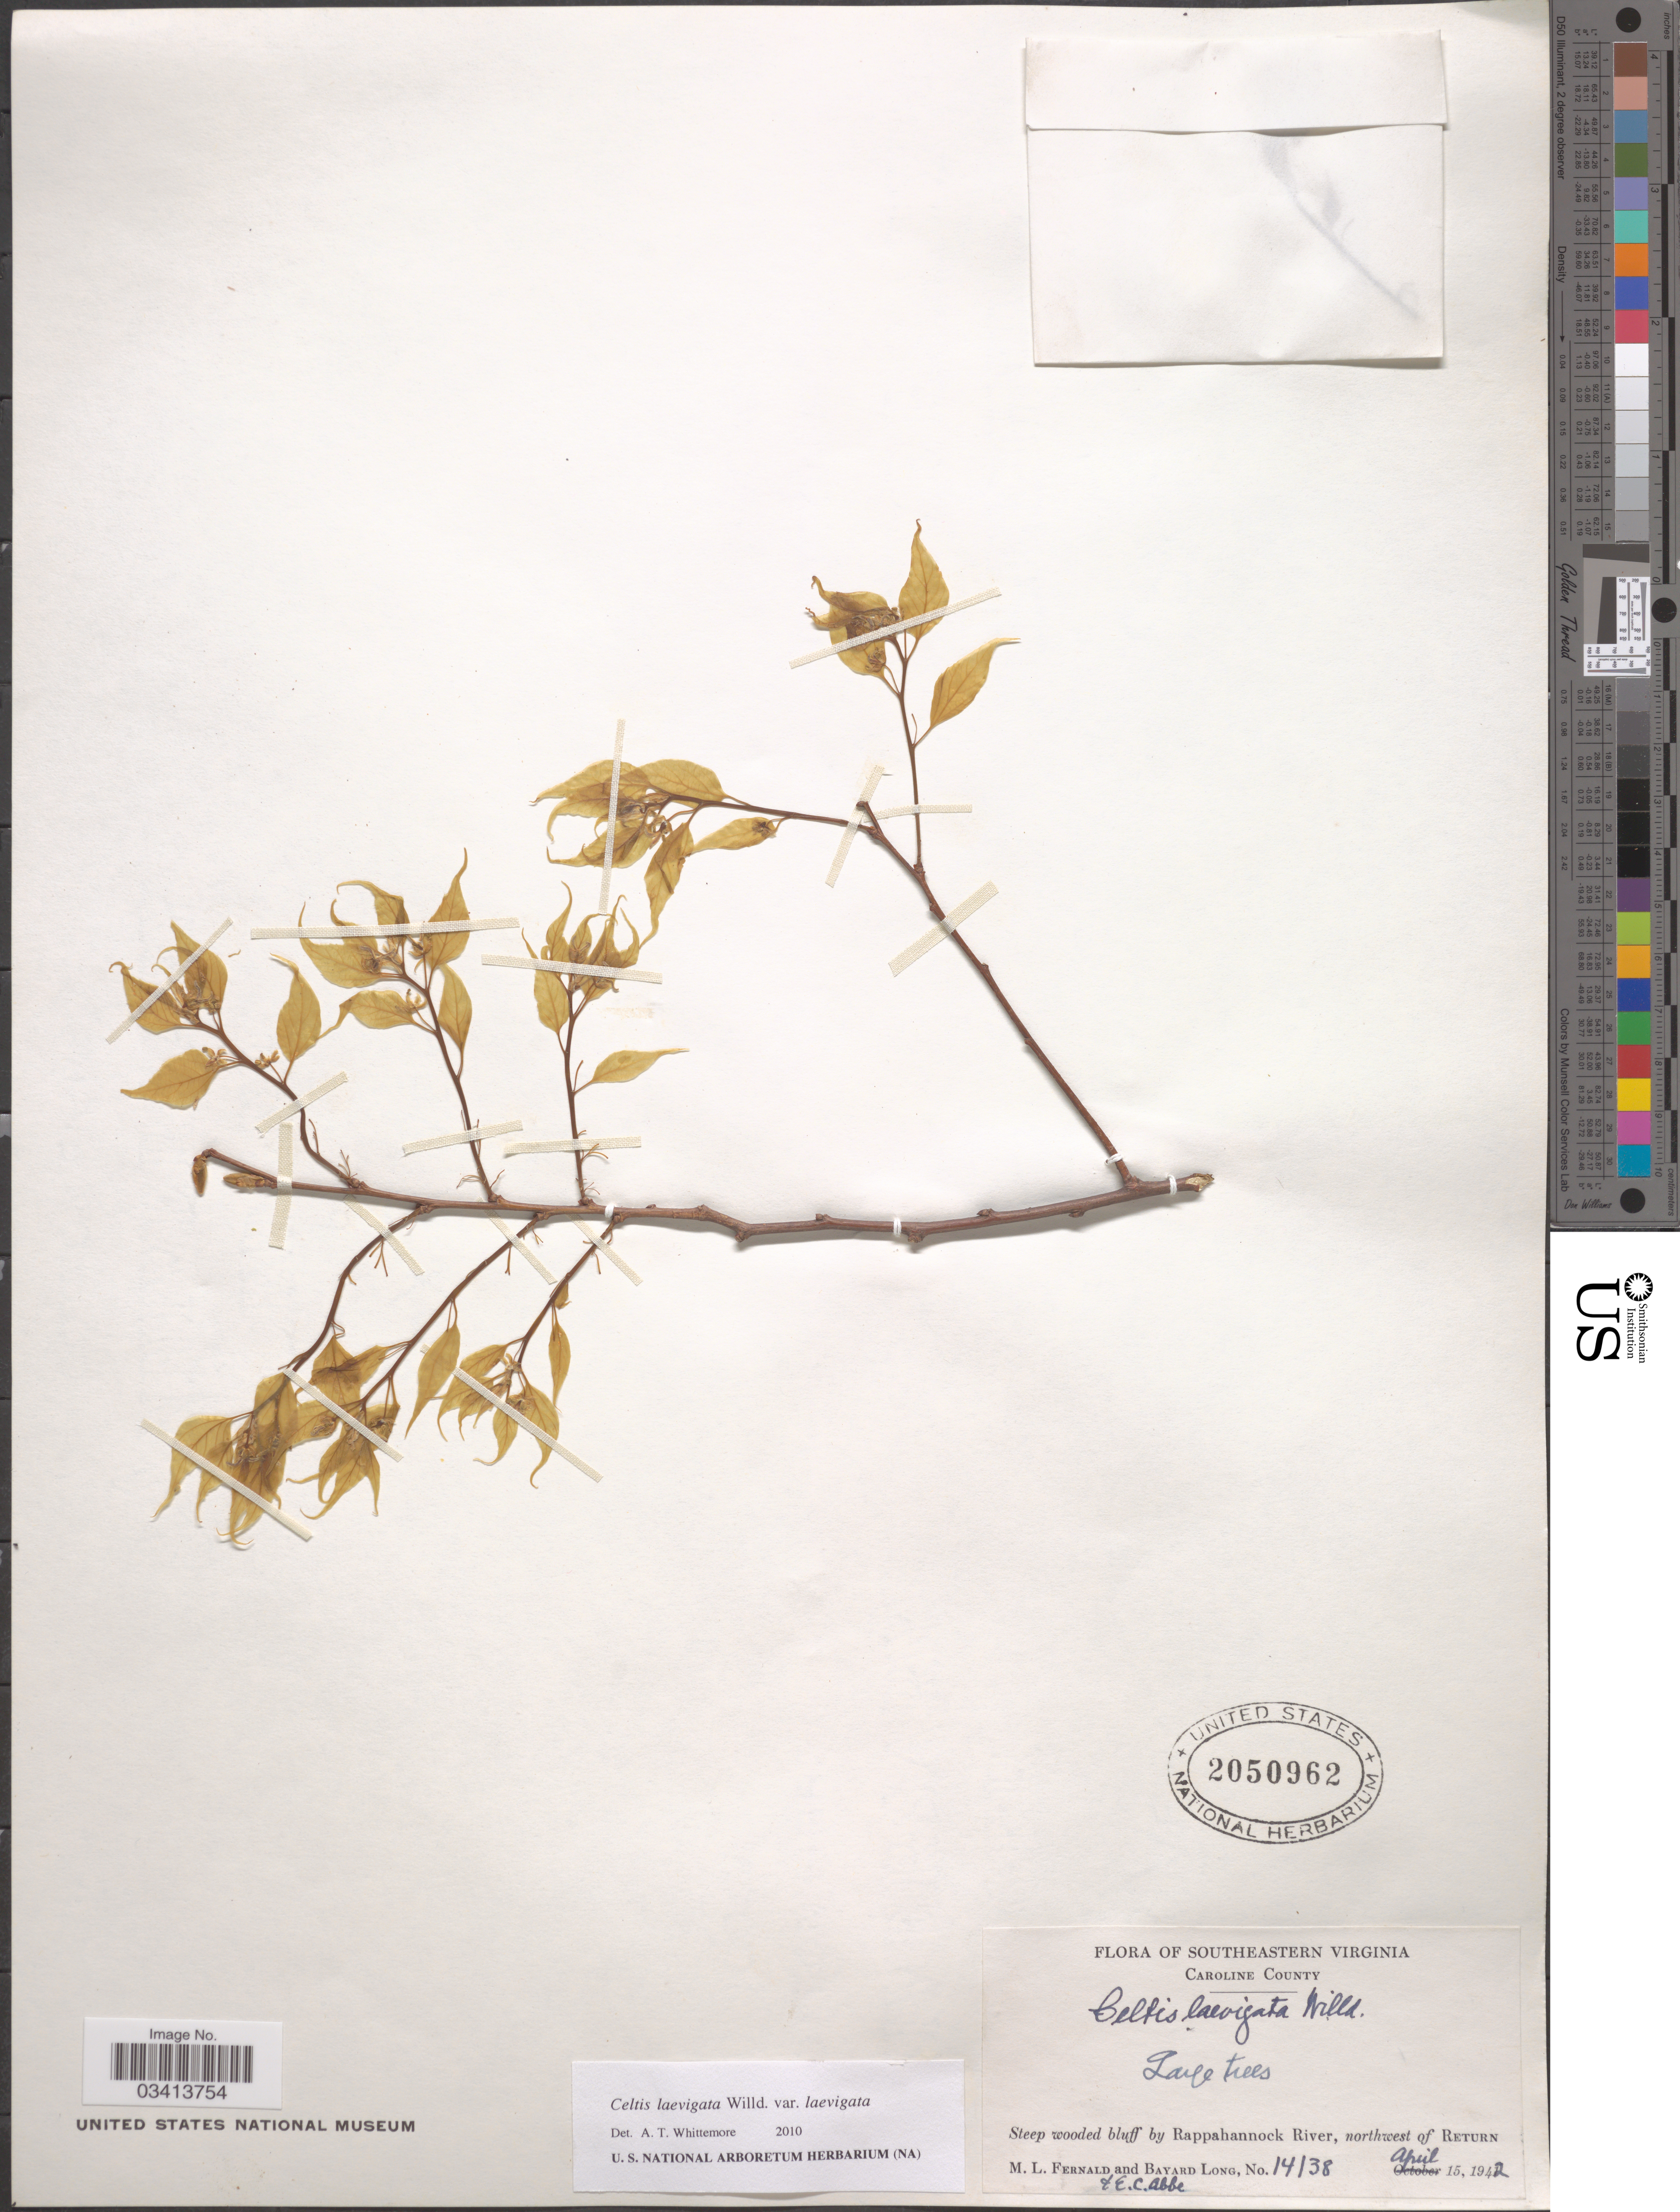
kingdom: Plantae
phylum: Tracheophyta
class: Magnoliopsida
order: Rosales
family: Cannabaceae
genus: Celtis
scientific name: Celtis laevigata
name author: Willd.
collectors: M. L. Fernald, B. Long & E. C. Abbe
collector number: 14138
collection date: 1942-04-15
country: United States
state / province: Virginia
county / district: Caroline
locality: Southeastern Virginia. Caroline County. Steep wooded bluff by Rappahannock River, northwest of Return.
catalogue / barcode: US 2050962